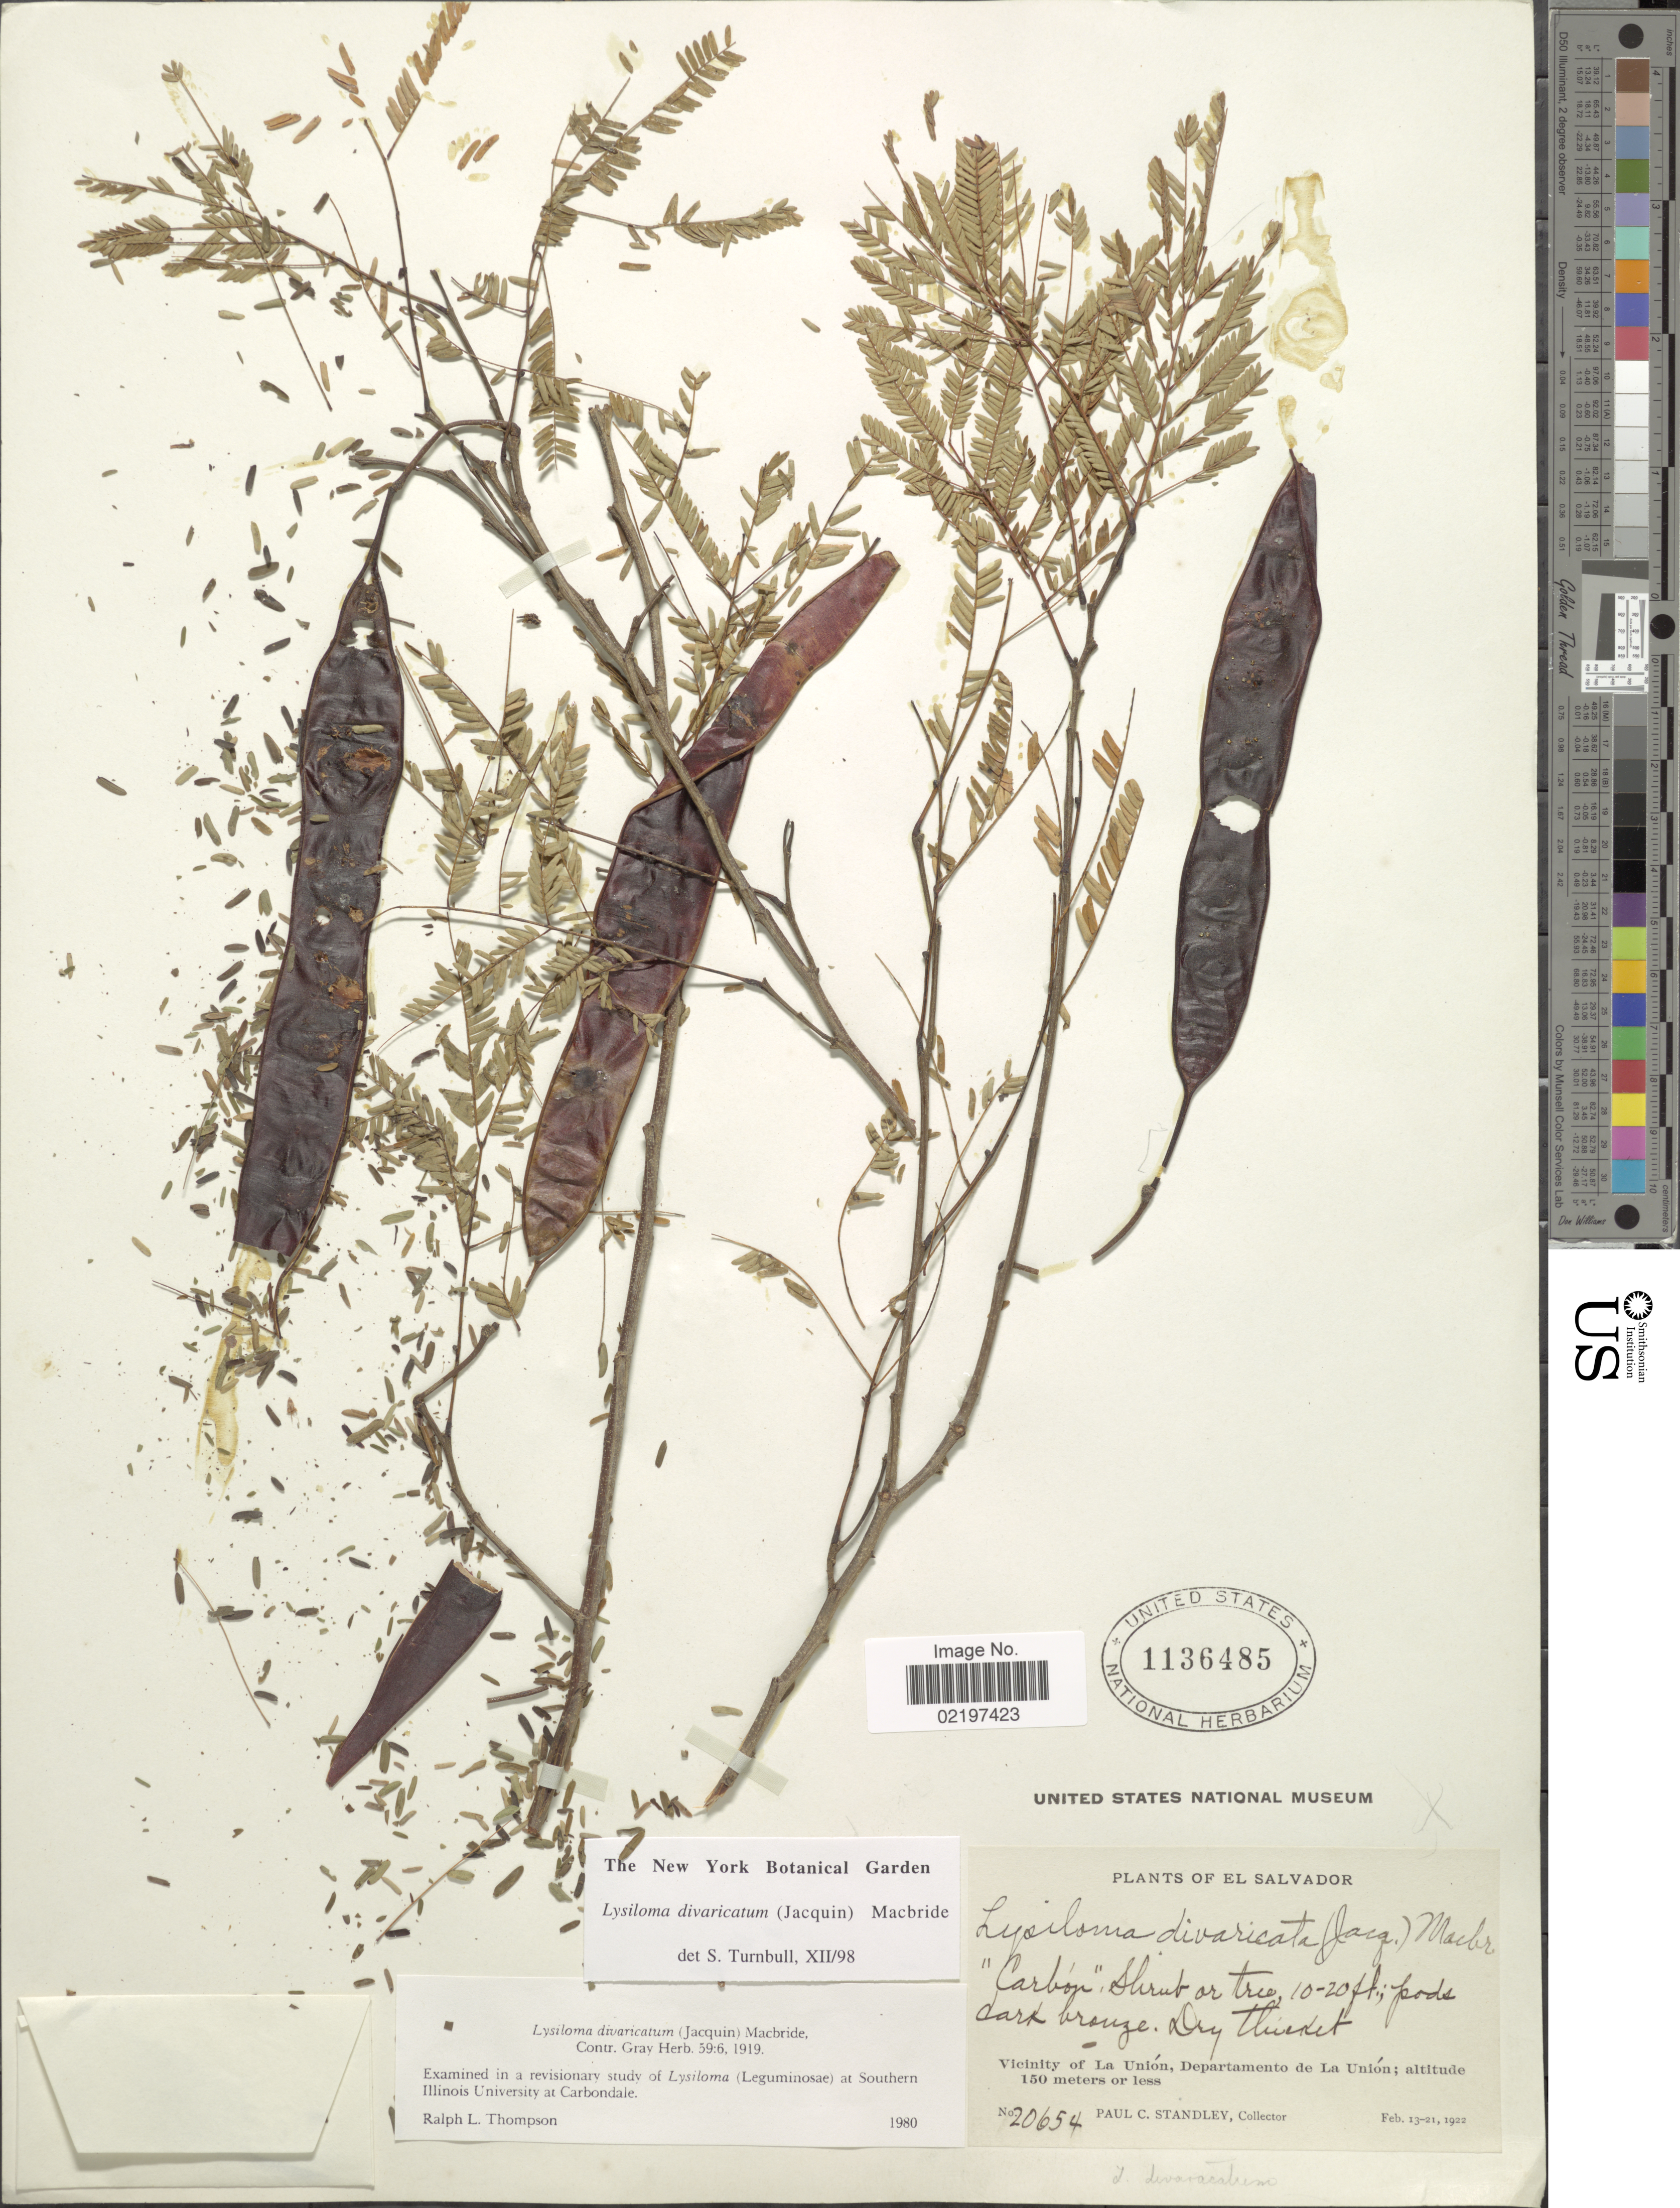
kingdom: Plantae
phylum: Tracheophyta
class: Magnoliopsida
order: Fabales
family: Fabaceae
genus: Lysiloma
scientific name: Lysiloma divaricatum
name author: (Jacq.) J.F. Macbr.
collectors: P. C. Standley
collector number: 20654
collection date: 1922-02-13/1922-02-21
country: El Salvador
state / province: La Union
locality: Vicinity of La Unión, Dpeartamento de La Unión, dry thicket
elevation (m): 150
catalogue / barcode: US 1136485